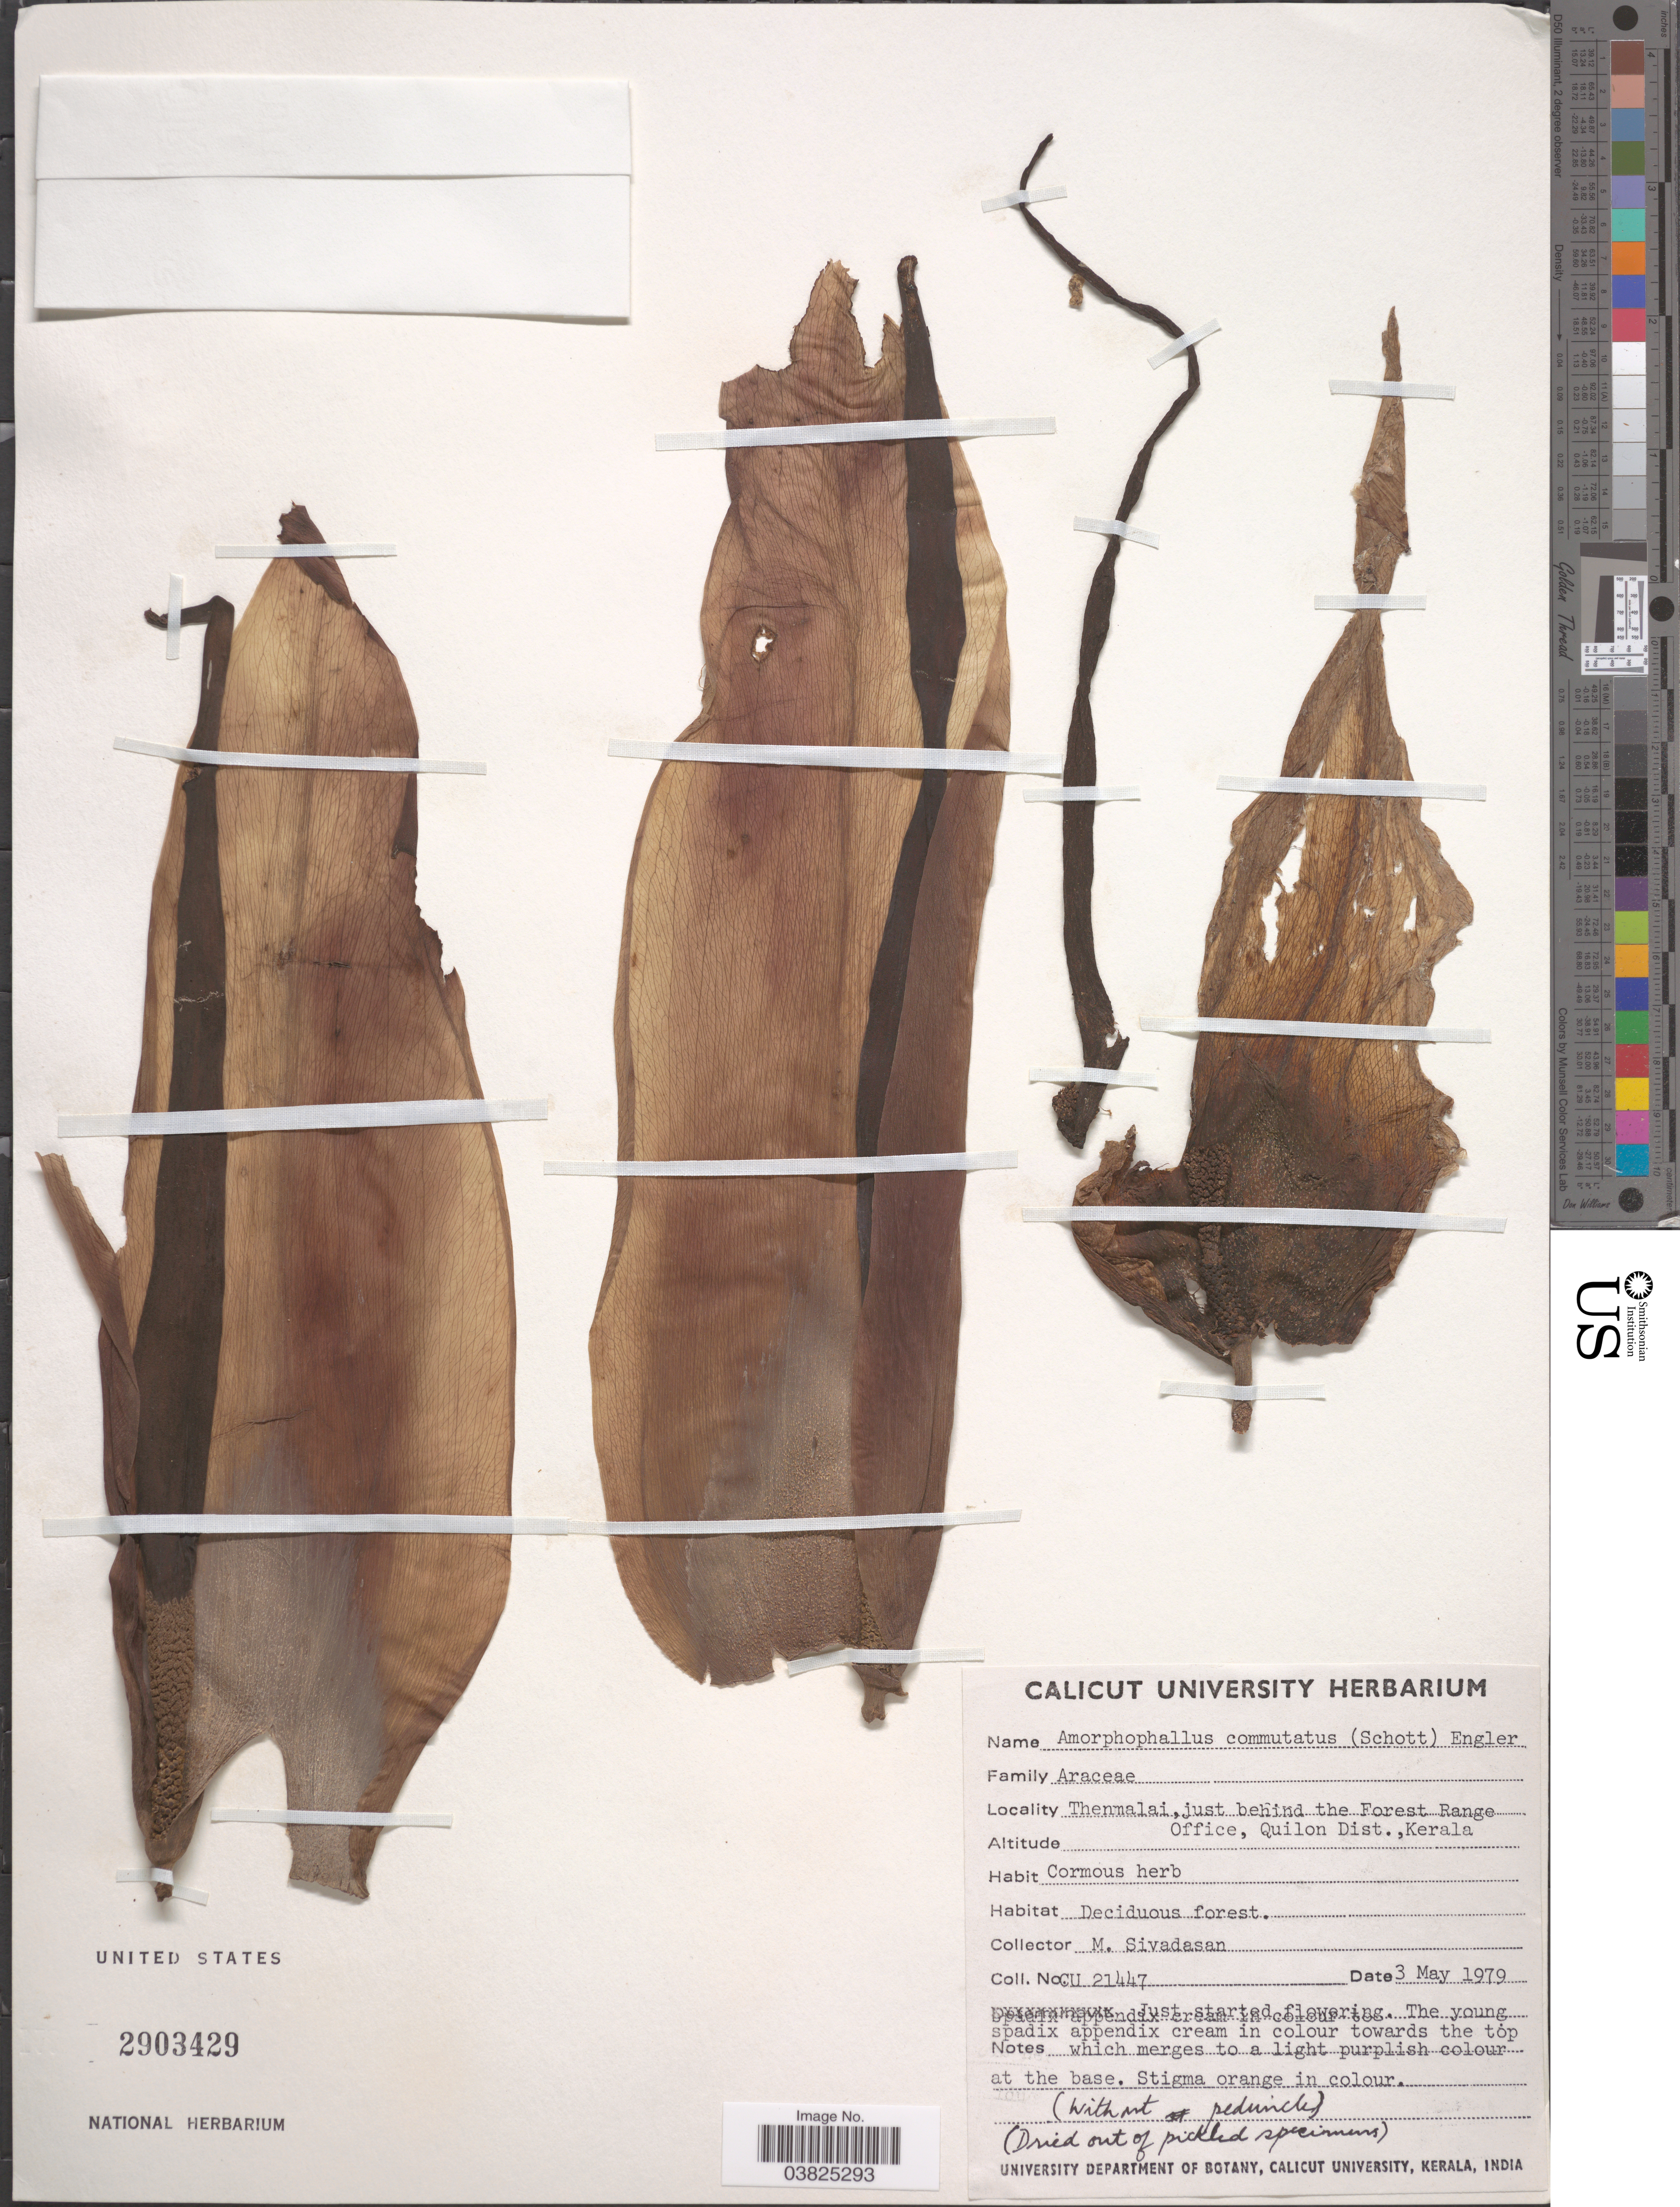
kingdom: Plantae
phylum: Tracheophyta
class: Liliopsida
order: Alismatales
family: Araceae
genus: Amorphophallus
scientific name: Amorphophallus commutatus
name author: (Schott) Engl.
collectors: M. Sivadasan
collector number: CU 21447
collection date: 1979-05-03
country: India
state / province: Kerala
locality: Thenmalai, just behind the Forest Range Office, Quilon Dist.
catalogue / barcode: US 2903429